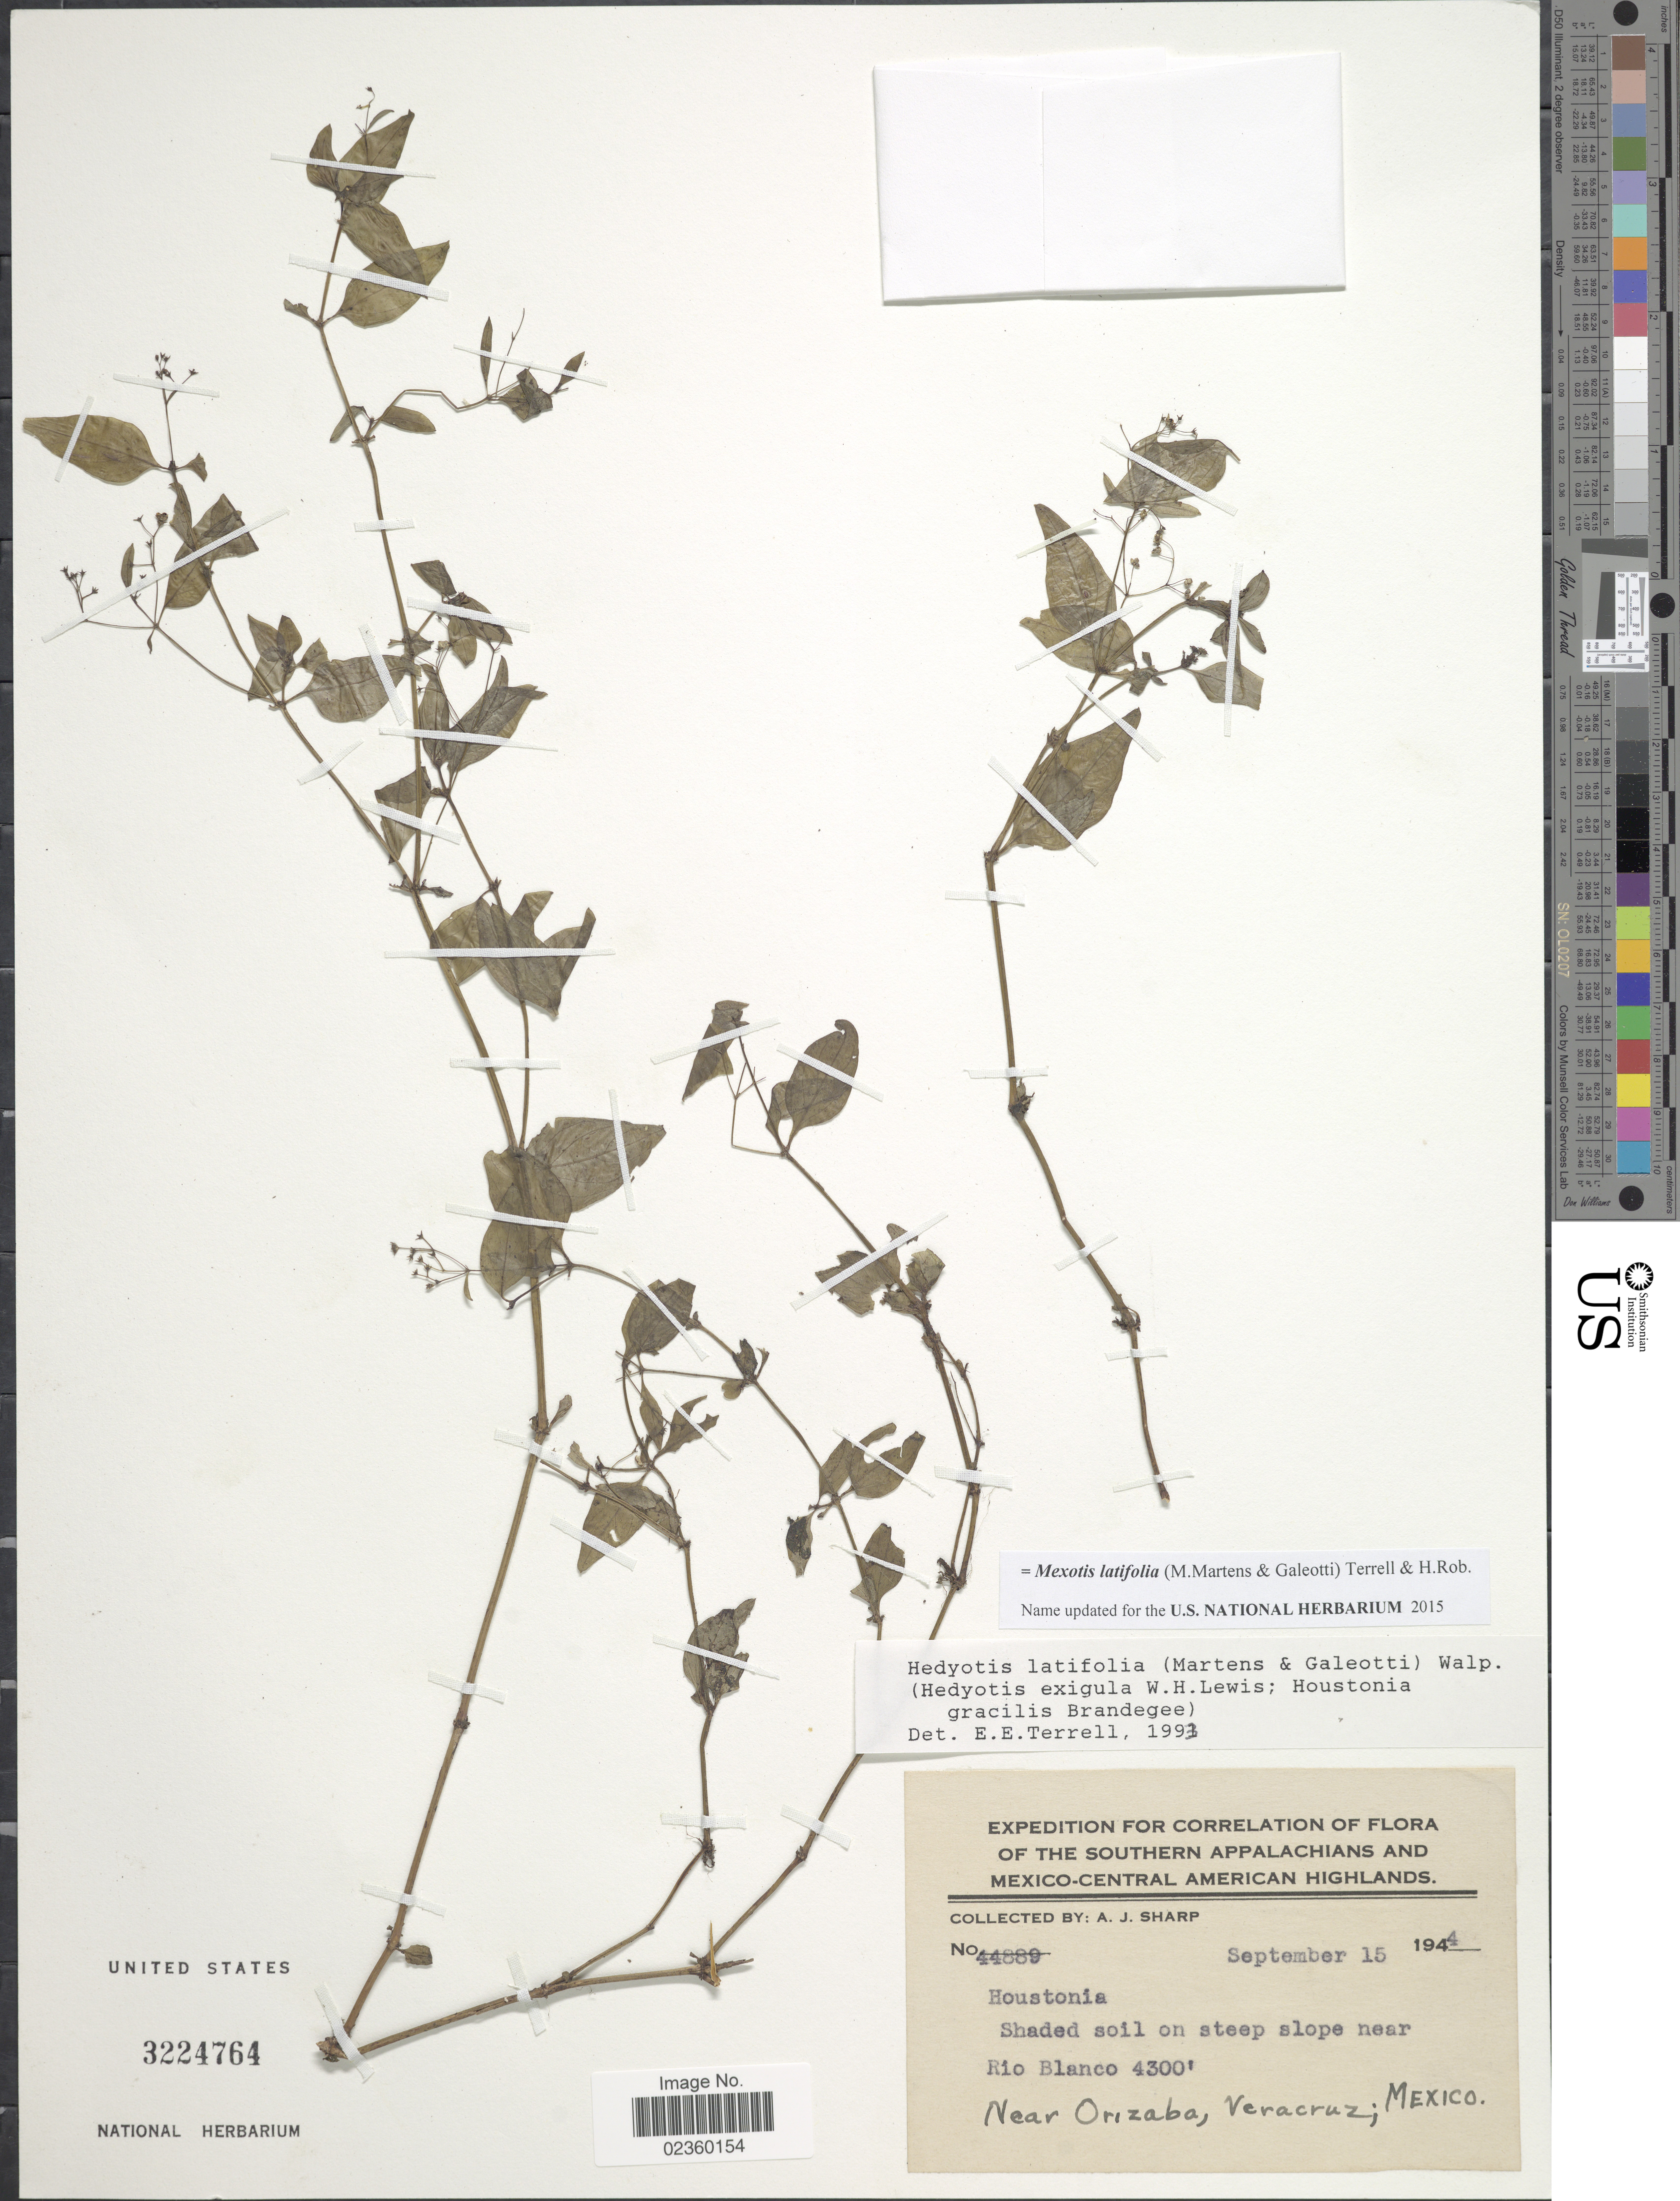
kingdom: Plantae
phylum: Tracheophyta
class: Magnoliopsida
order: Gentianales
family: Rubiaceae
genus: Mexotis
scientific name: Mexotis latifolia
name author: (M. Martens & Galeotti) Terrell & H. Rob.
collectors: A. J. Sharp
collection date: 1944-09-15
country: Mexico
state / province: Veracruz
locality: The Southern Appalachians and Mexico-Central American Highlands, Shaded soil on steep slope near Rio Blanco, Near Orizaba, Veracruz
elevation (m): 1311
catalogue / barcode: US 3224764